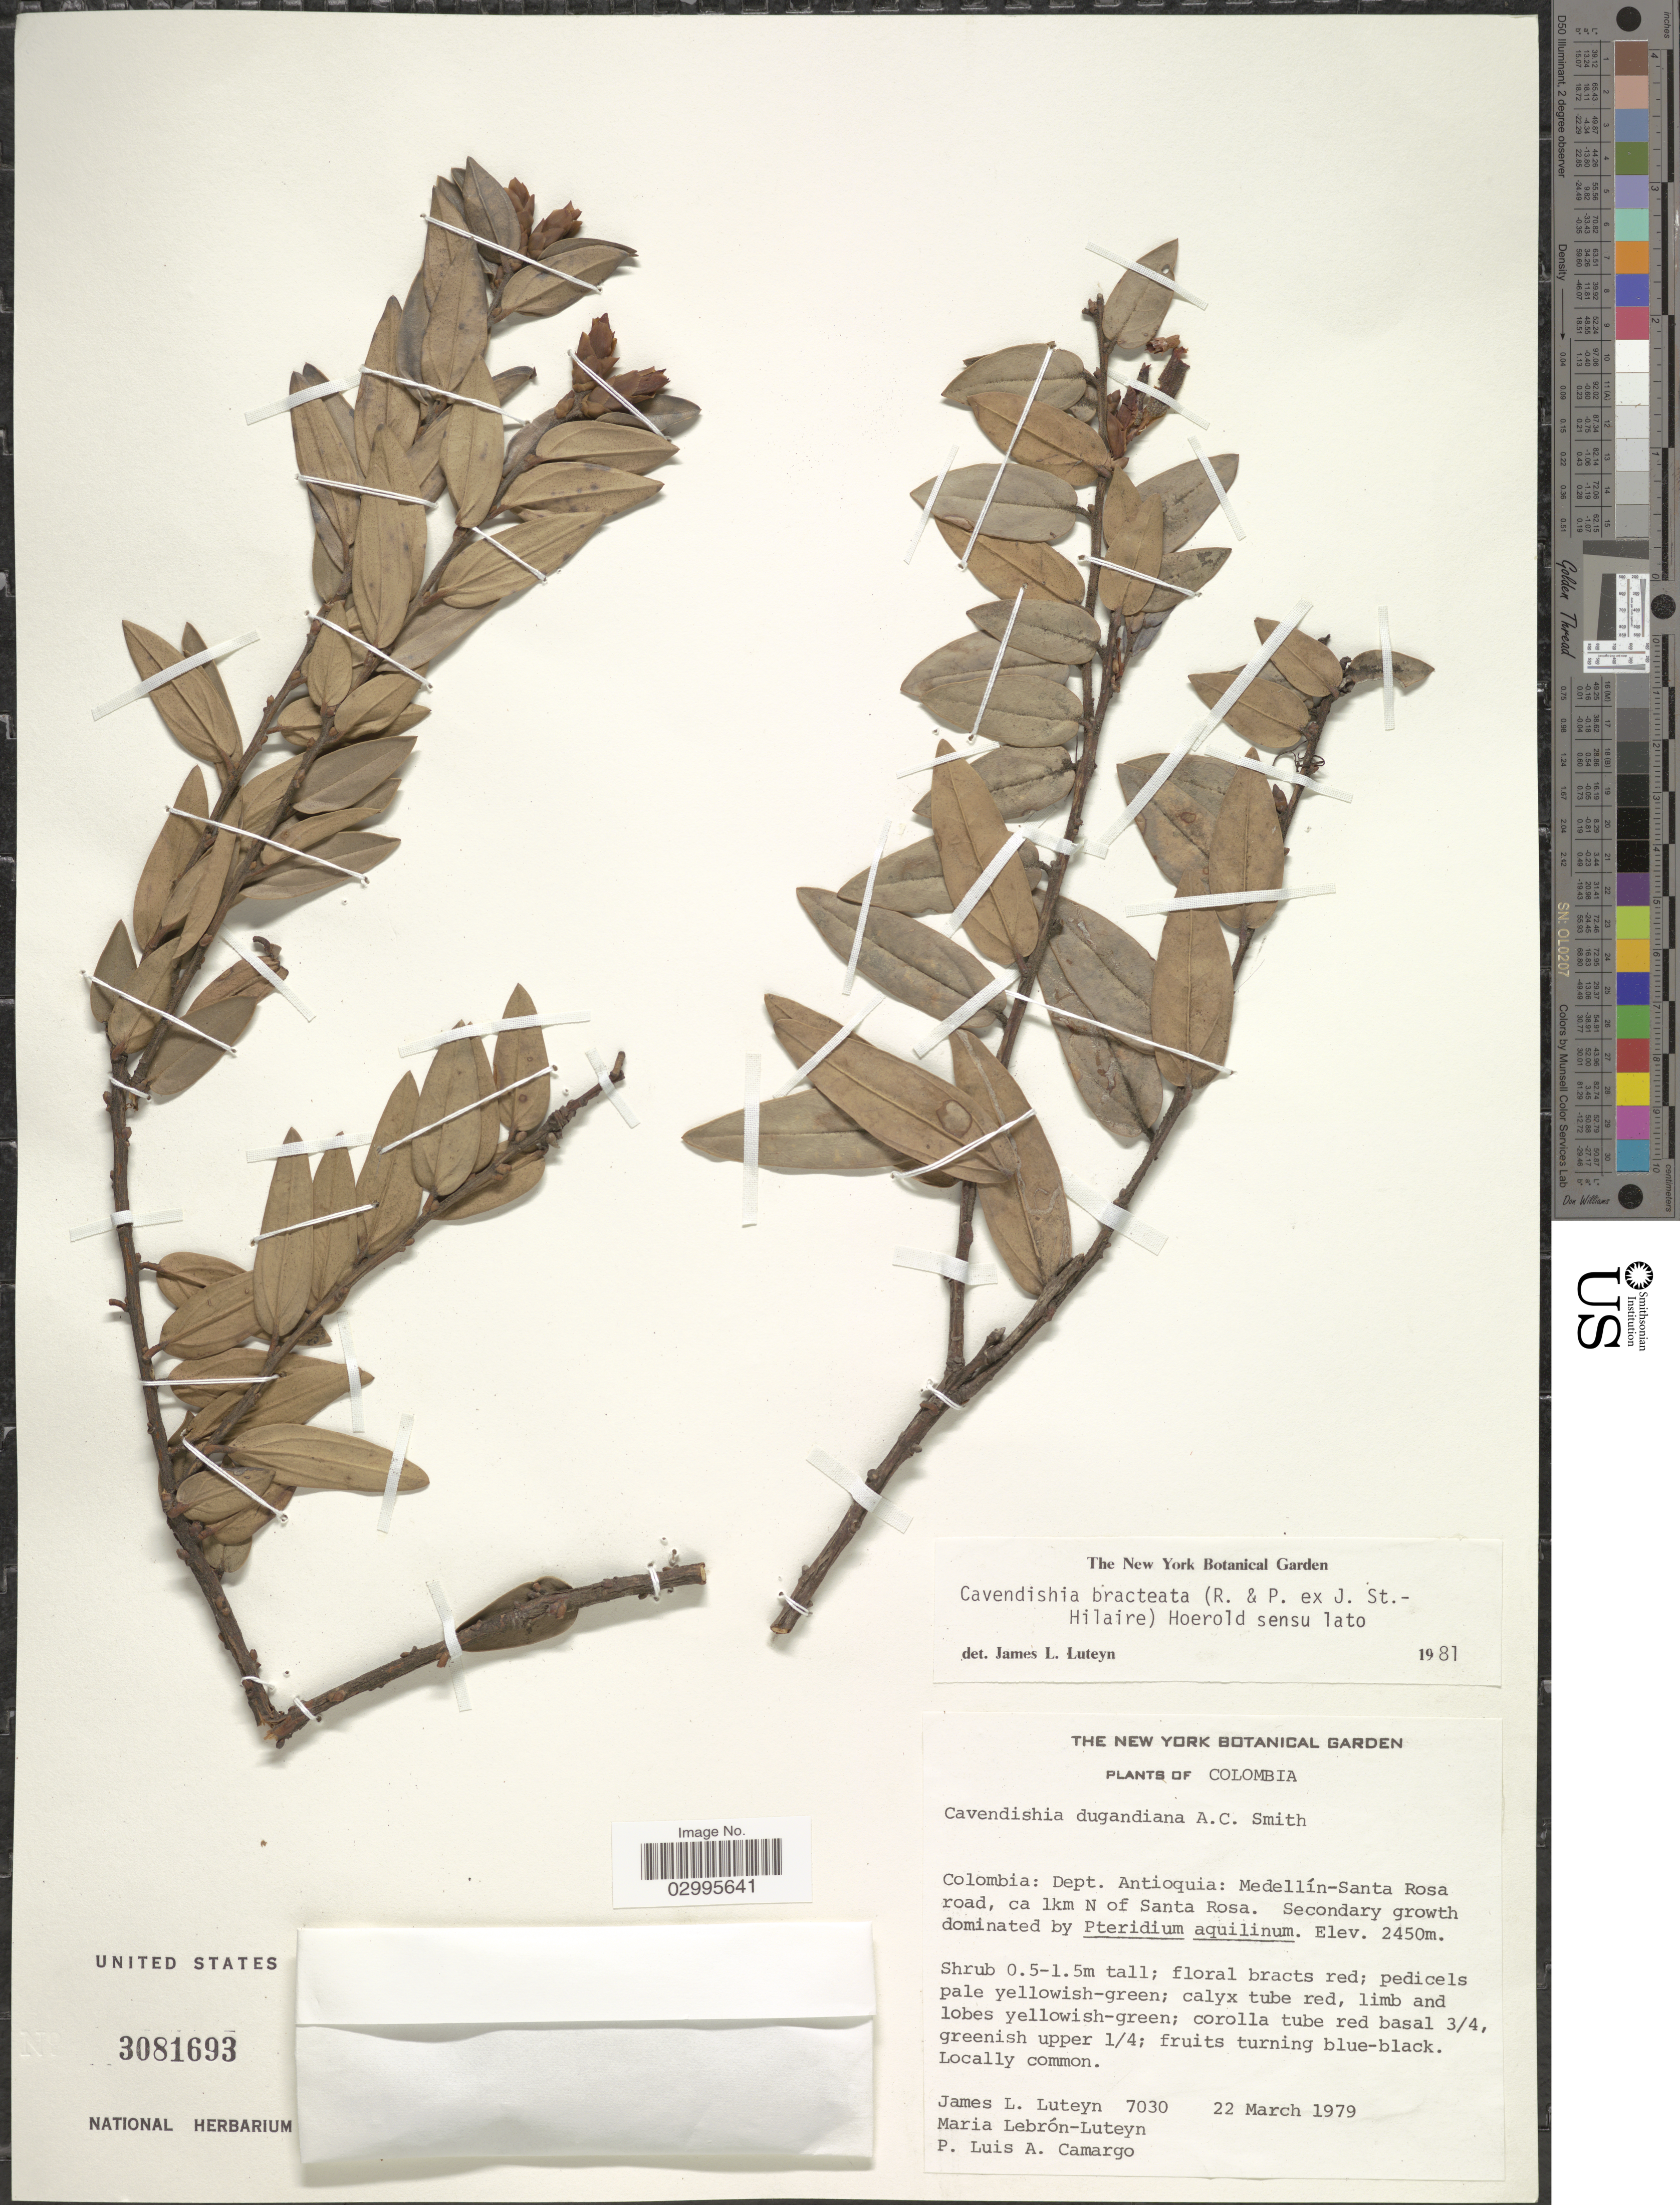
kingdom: Plantae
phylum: Tracheophyta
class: Magnoliopsida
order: Ericales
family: Ericaceae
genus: Cavendishia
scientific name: Cavendishia bracteata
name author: (Ruiz & Pav. ex J. St.-Hil.) Hoerold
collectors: J. Luteyn, M. L. Lebrón-Luteyn & P. Camargo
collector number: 7030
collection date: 1979-03-22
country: Colombia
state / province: Antioquia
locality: Dept. Antioquia: Medellín-Santa Rosa road, ca 1km N of Santa Rosa.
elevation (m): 2450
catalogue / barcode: US 3081693